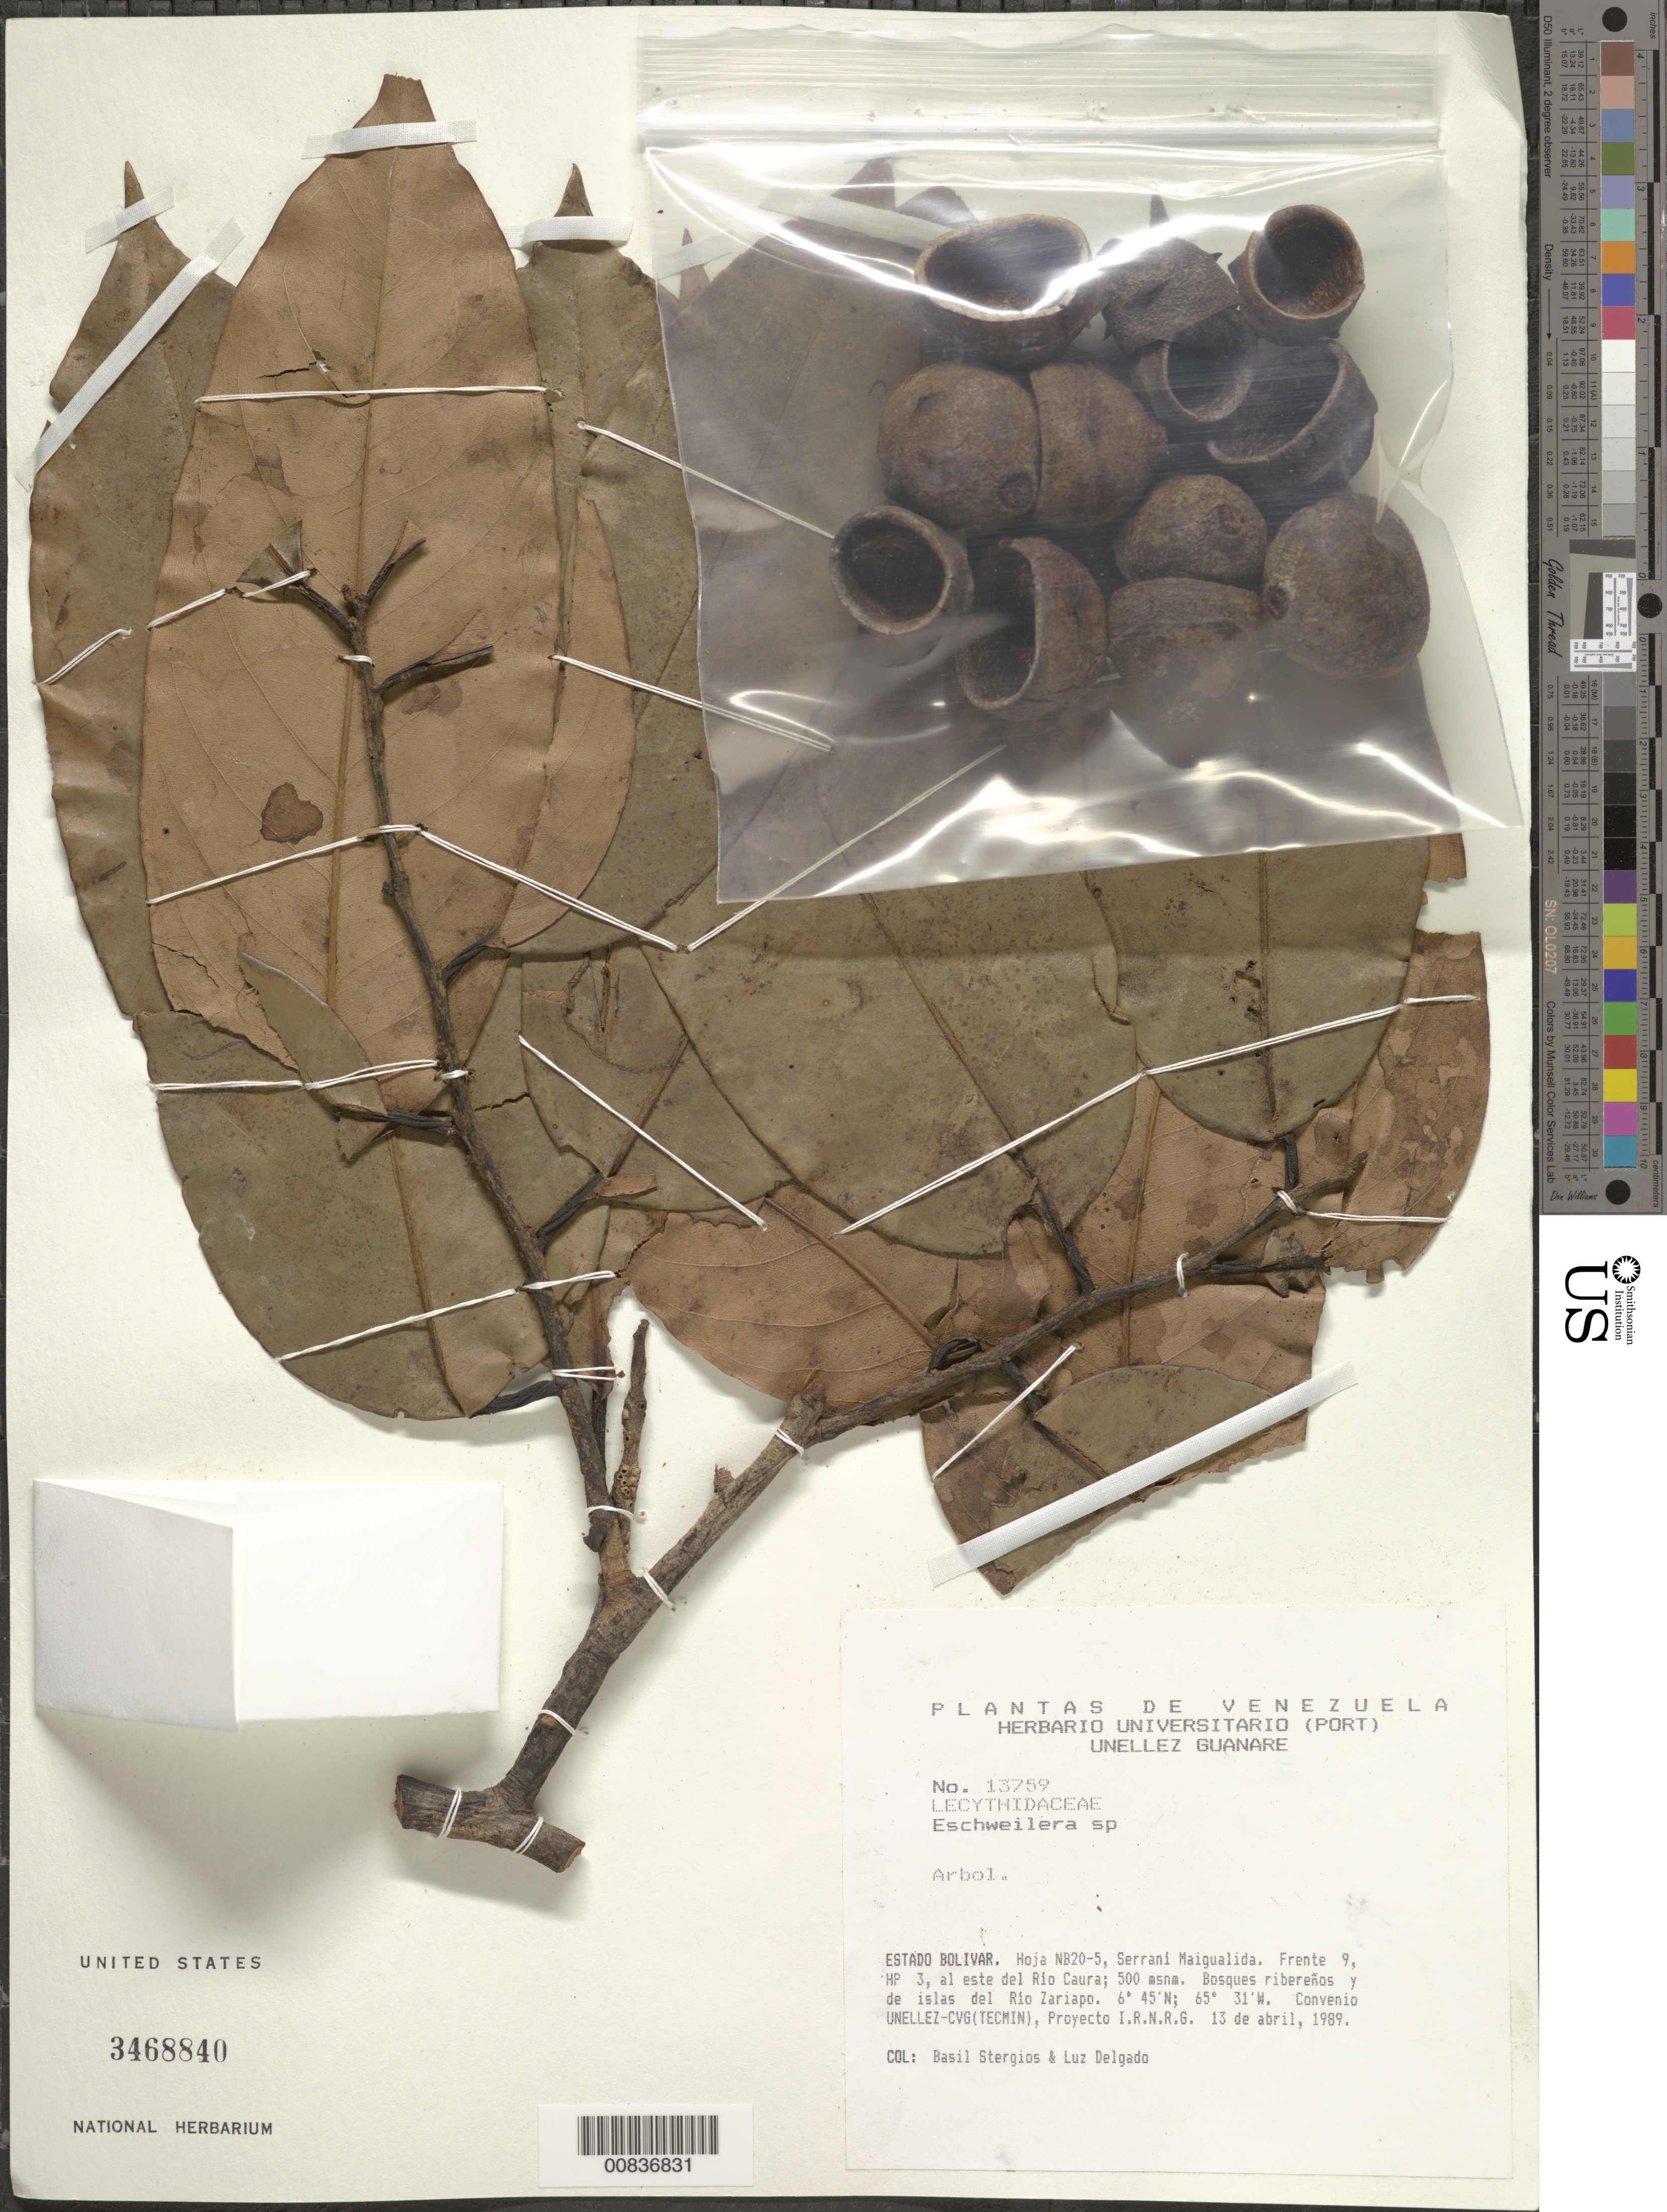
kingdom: Plantae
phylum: Tracheophyta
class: Magnoliopsida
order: Ericales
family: Lecythidaceae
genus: Eschweilera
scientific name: Eschweilera sp.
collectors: B. G. Stergios & L. Delgado V.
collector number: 13759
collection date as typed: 13-Apr-89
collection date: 1989-04-13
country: Venezuela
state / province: Bolívar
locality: Serrania Maigualida, E del río Caura, cerca de las riberas del río Zariapo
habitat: Bosques ribereños y de islas del río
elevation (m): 500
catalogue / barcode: US 3468840